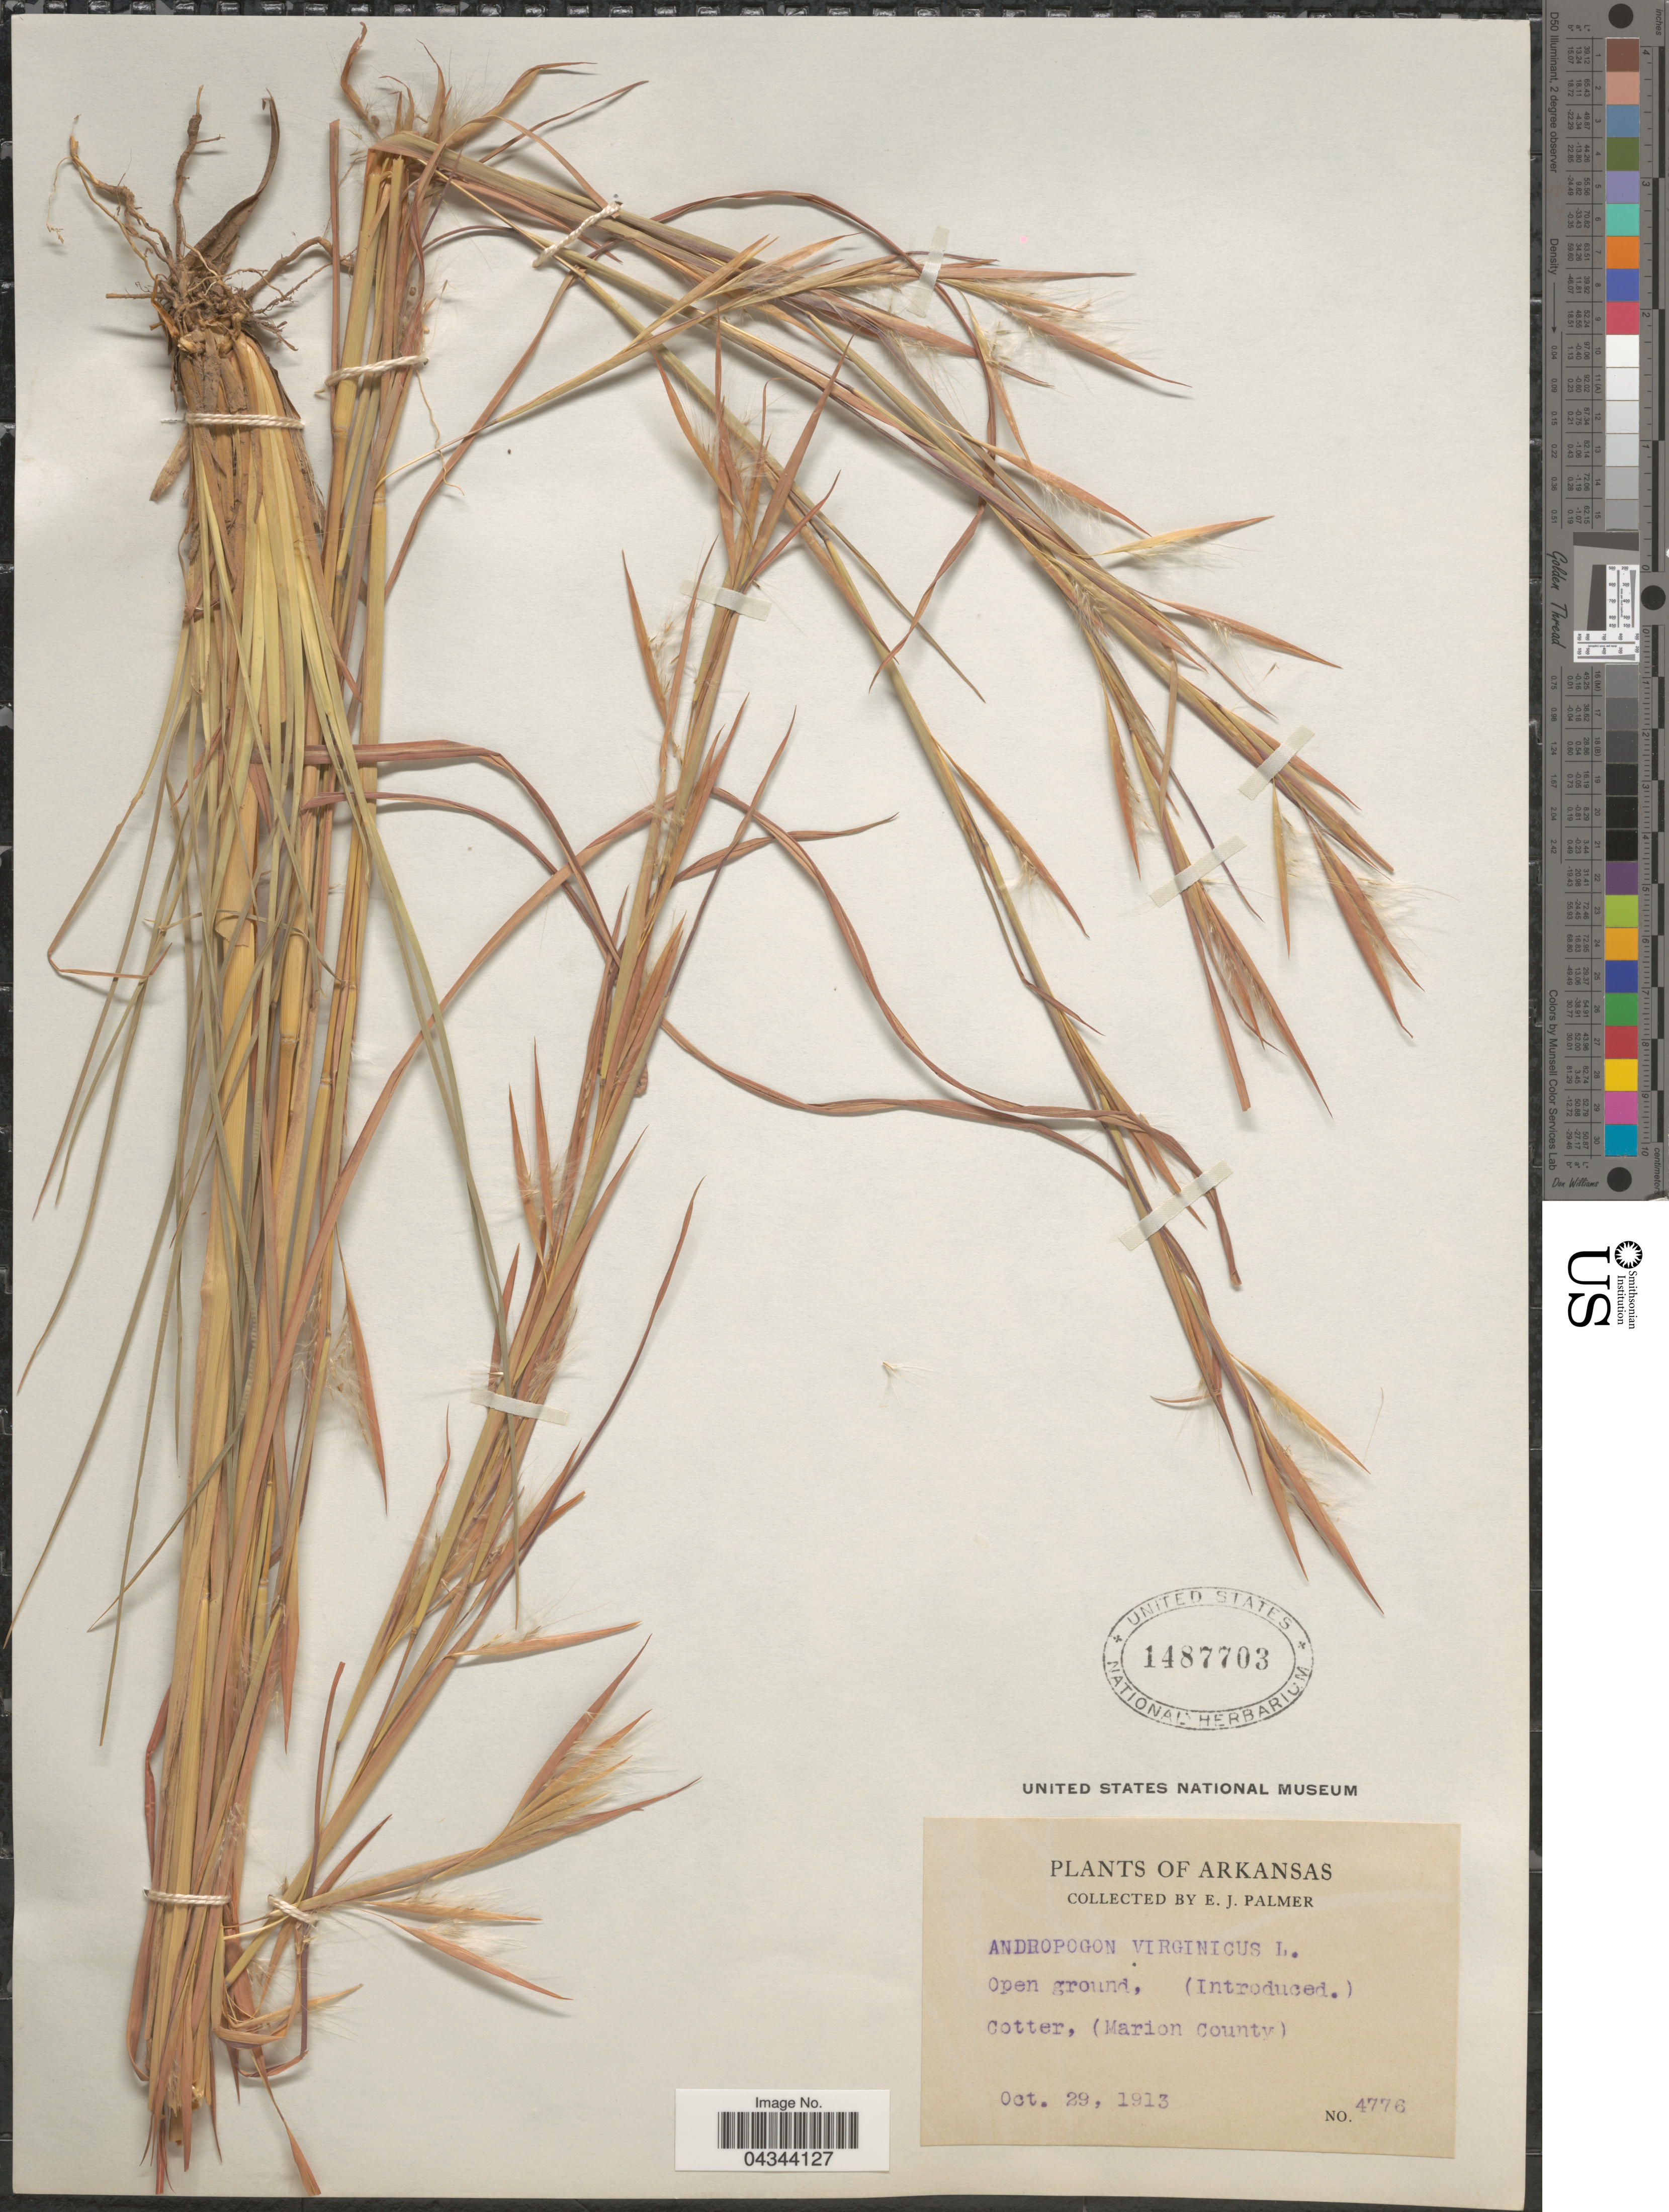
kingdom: Plantae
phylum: Tracheophyta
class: Liliopsida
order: Poales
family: Poaceae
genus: Andropogon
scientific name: Andropogon virginicus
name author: L.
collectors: E. J. Palmer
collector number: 4776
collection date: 1913-10-29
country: United States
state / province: Arkansas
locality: Cotter, (Marion County).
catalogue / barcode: US 1487703